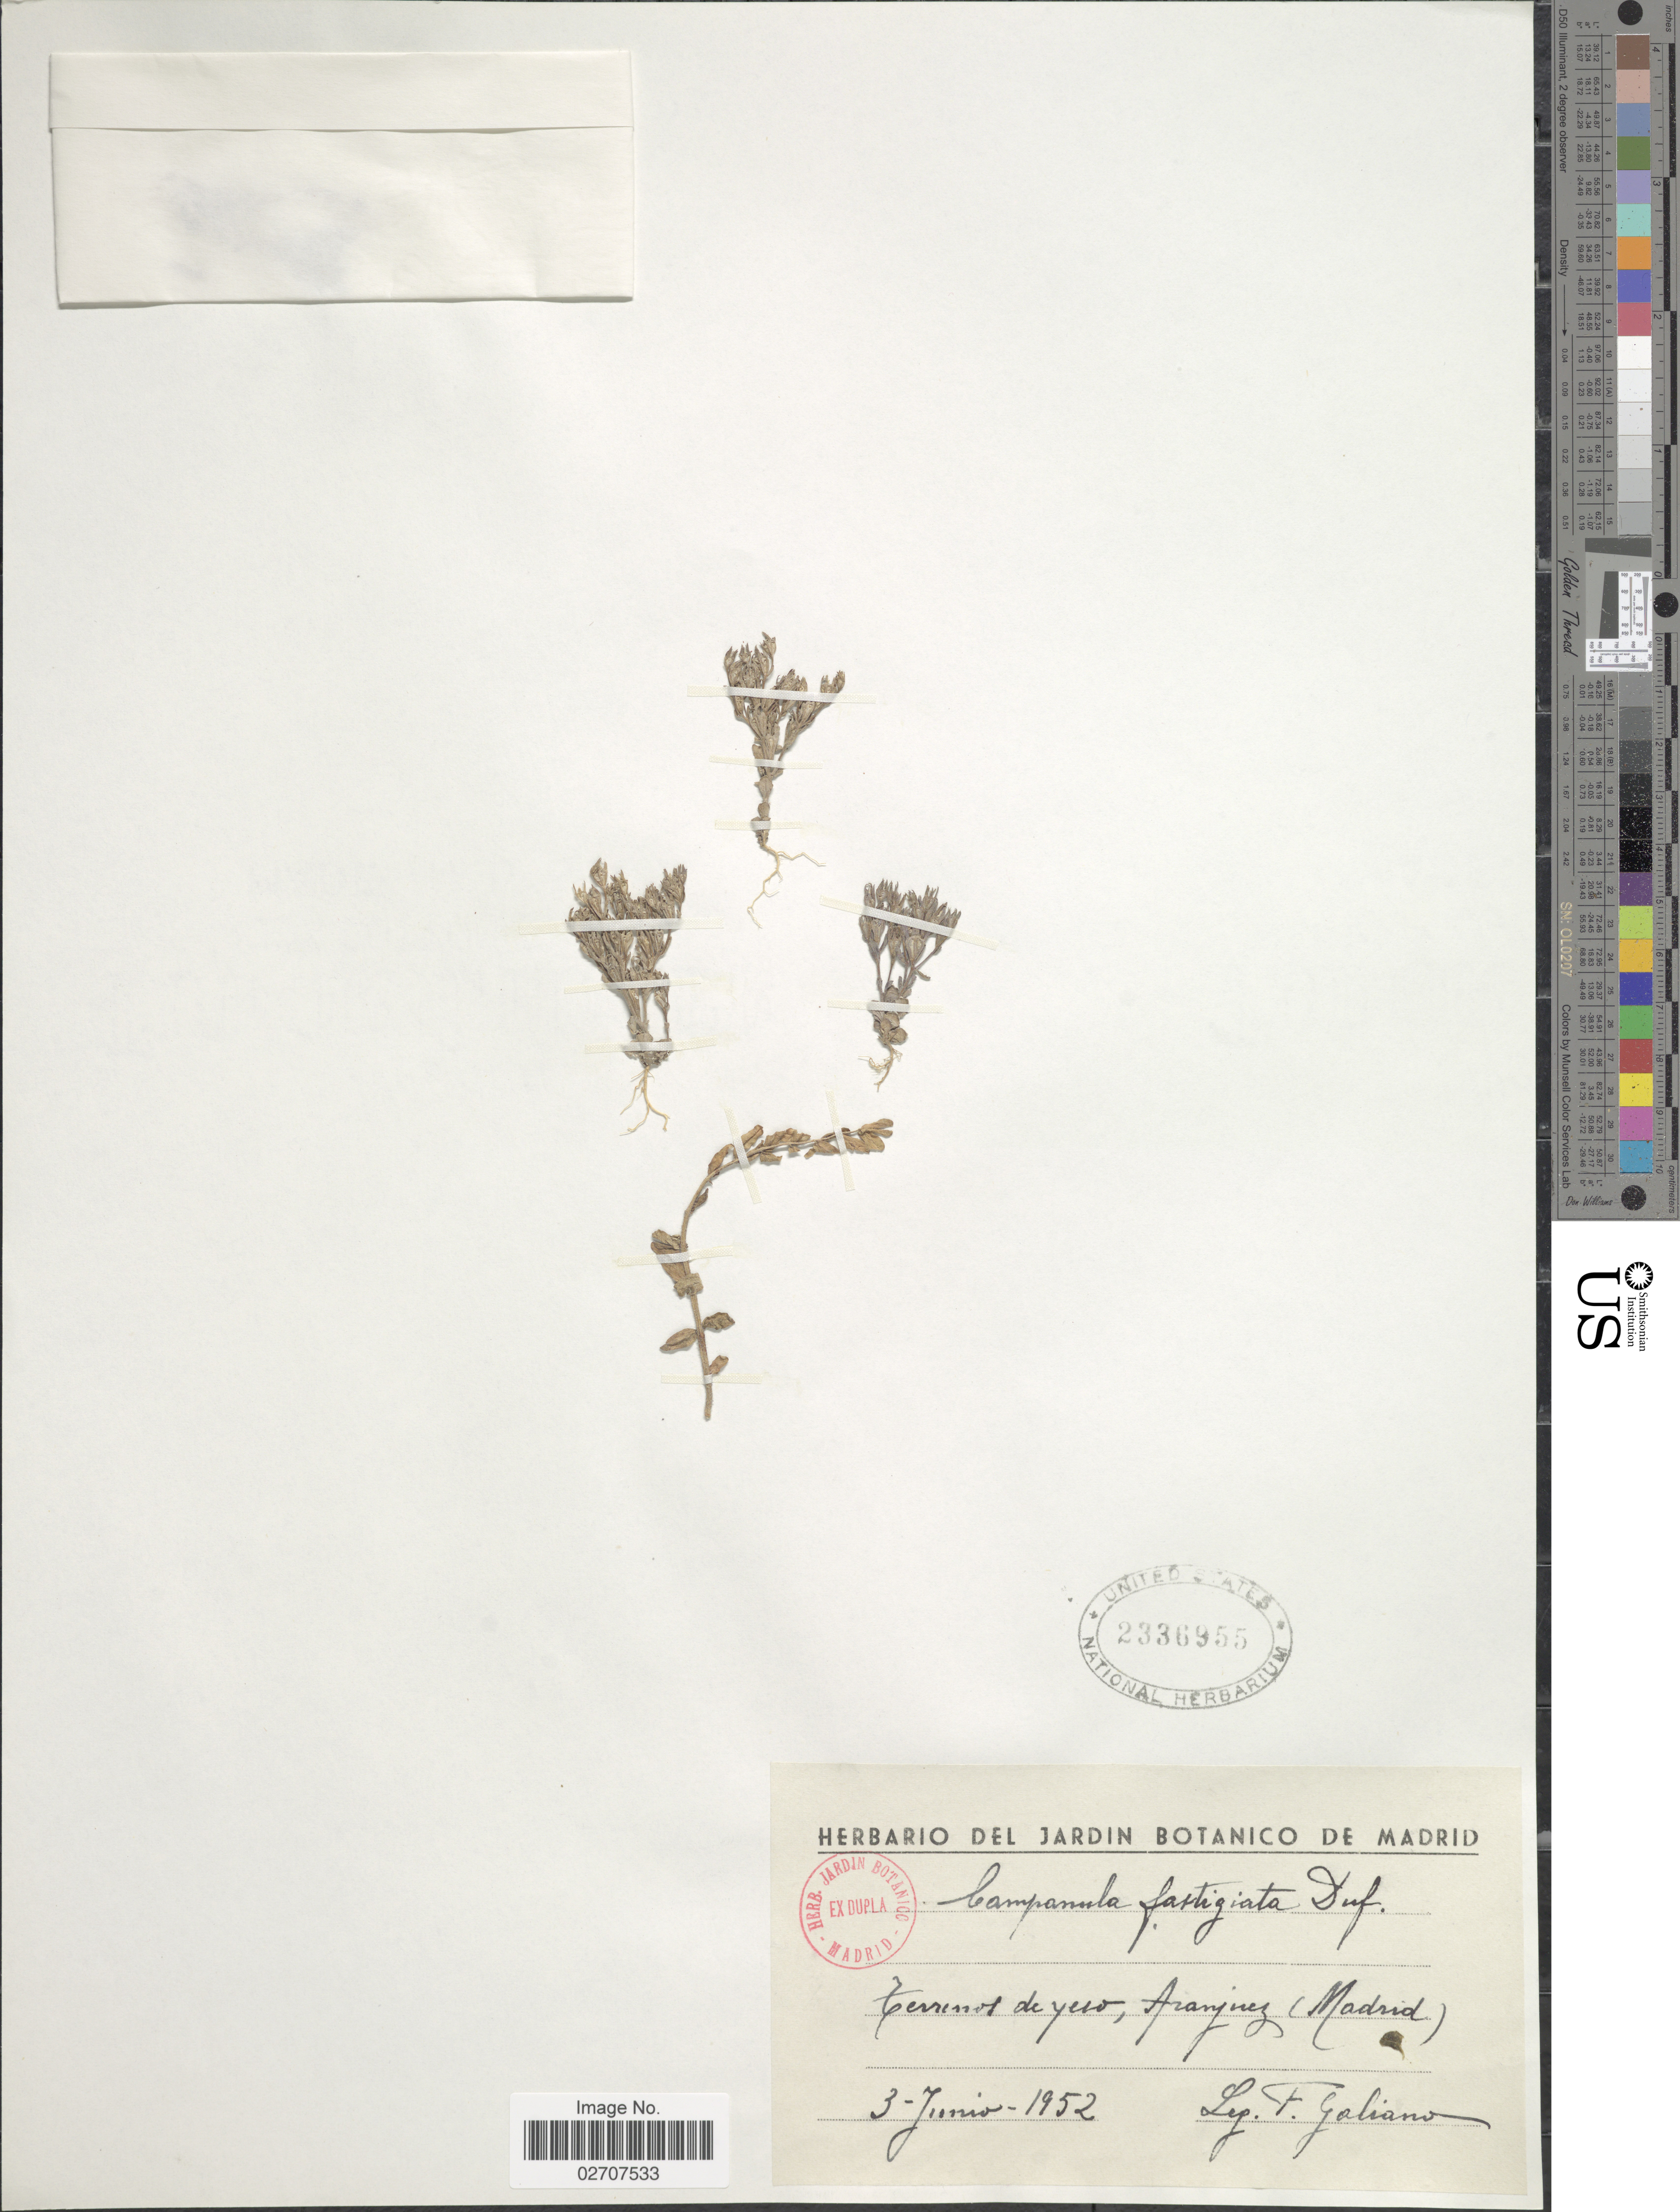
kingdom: Plantae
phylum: Tracheophyta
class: Magnoliopsida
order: Asterales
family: Campanulaceae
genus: Campanula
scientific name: Campanula fastigiata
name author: Dufour ex Schult.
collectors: E. F. Galiano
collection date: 1952-06-03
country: Spain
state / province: Madrid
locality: Terrenos de yero, Aranjuez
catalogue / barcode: US 2336955